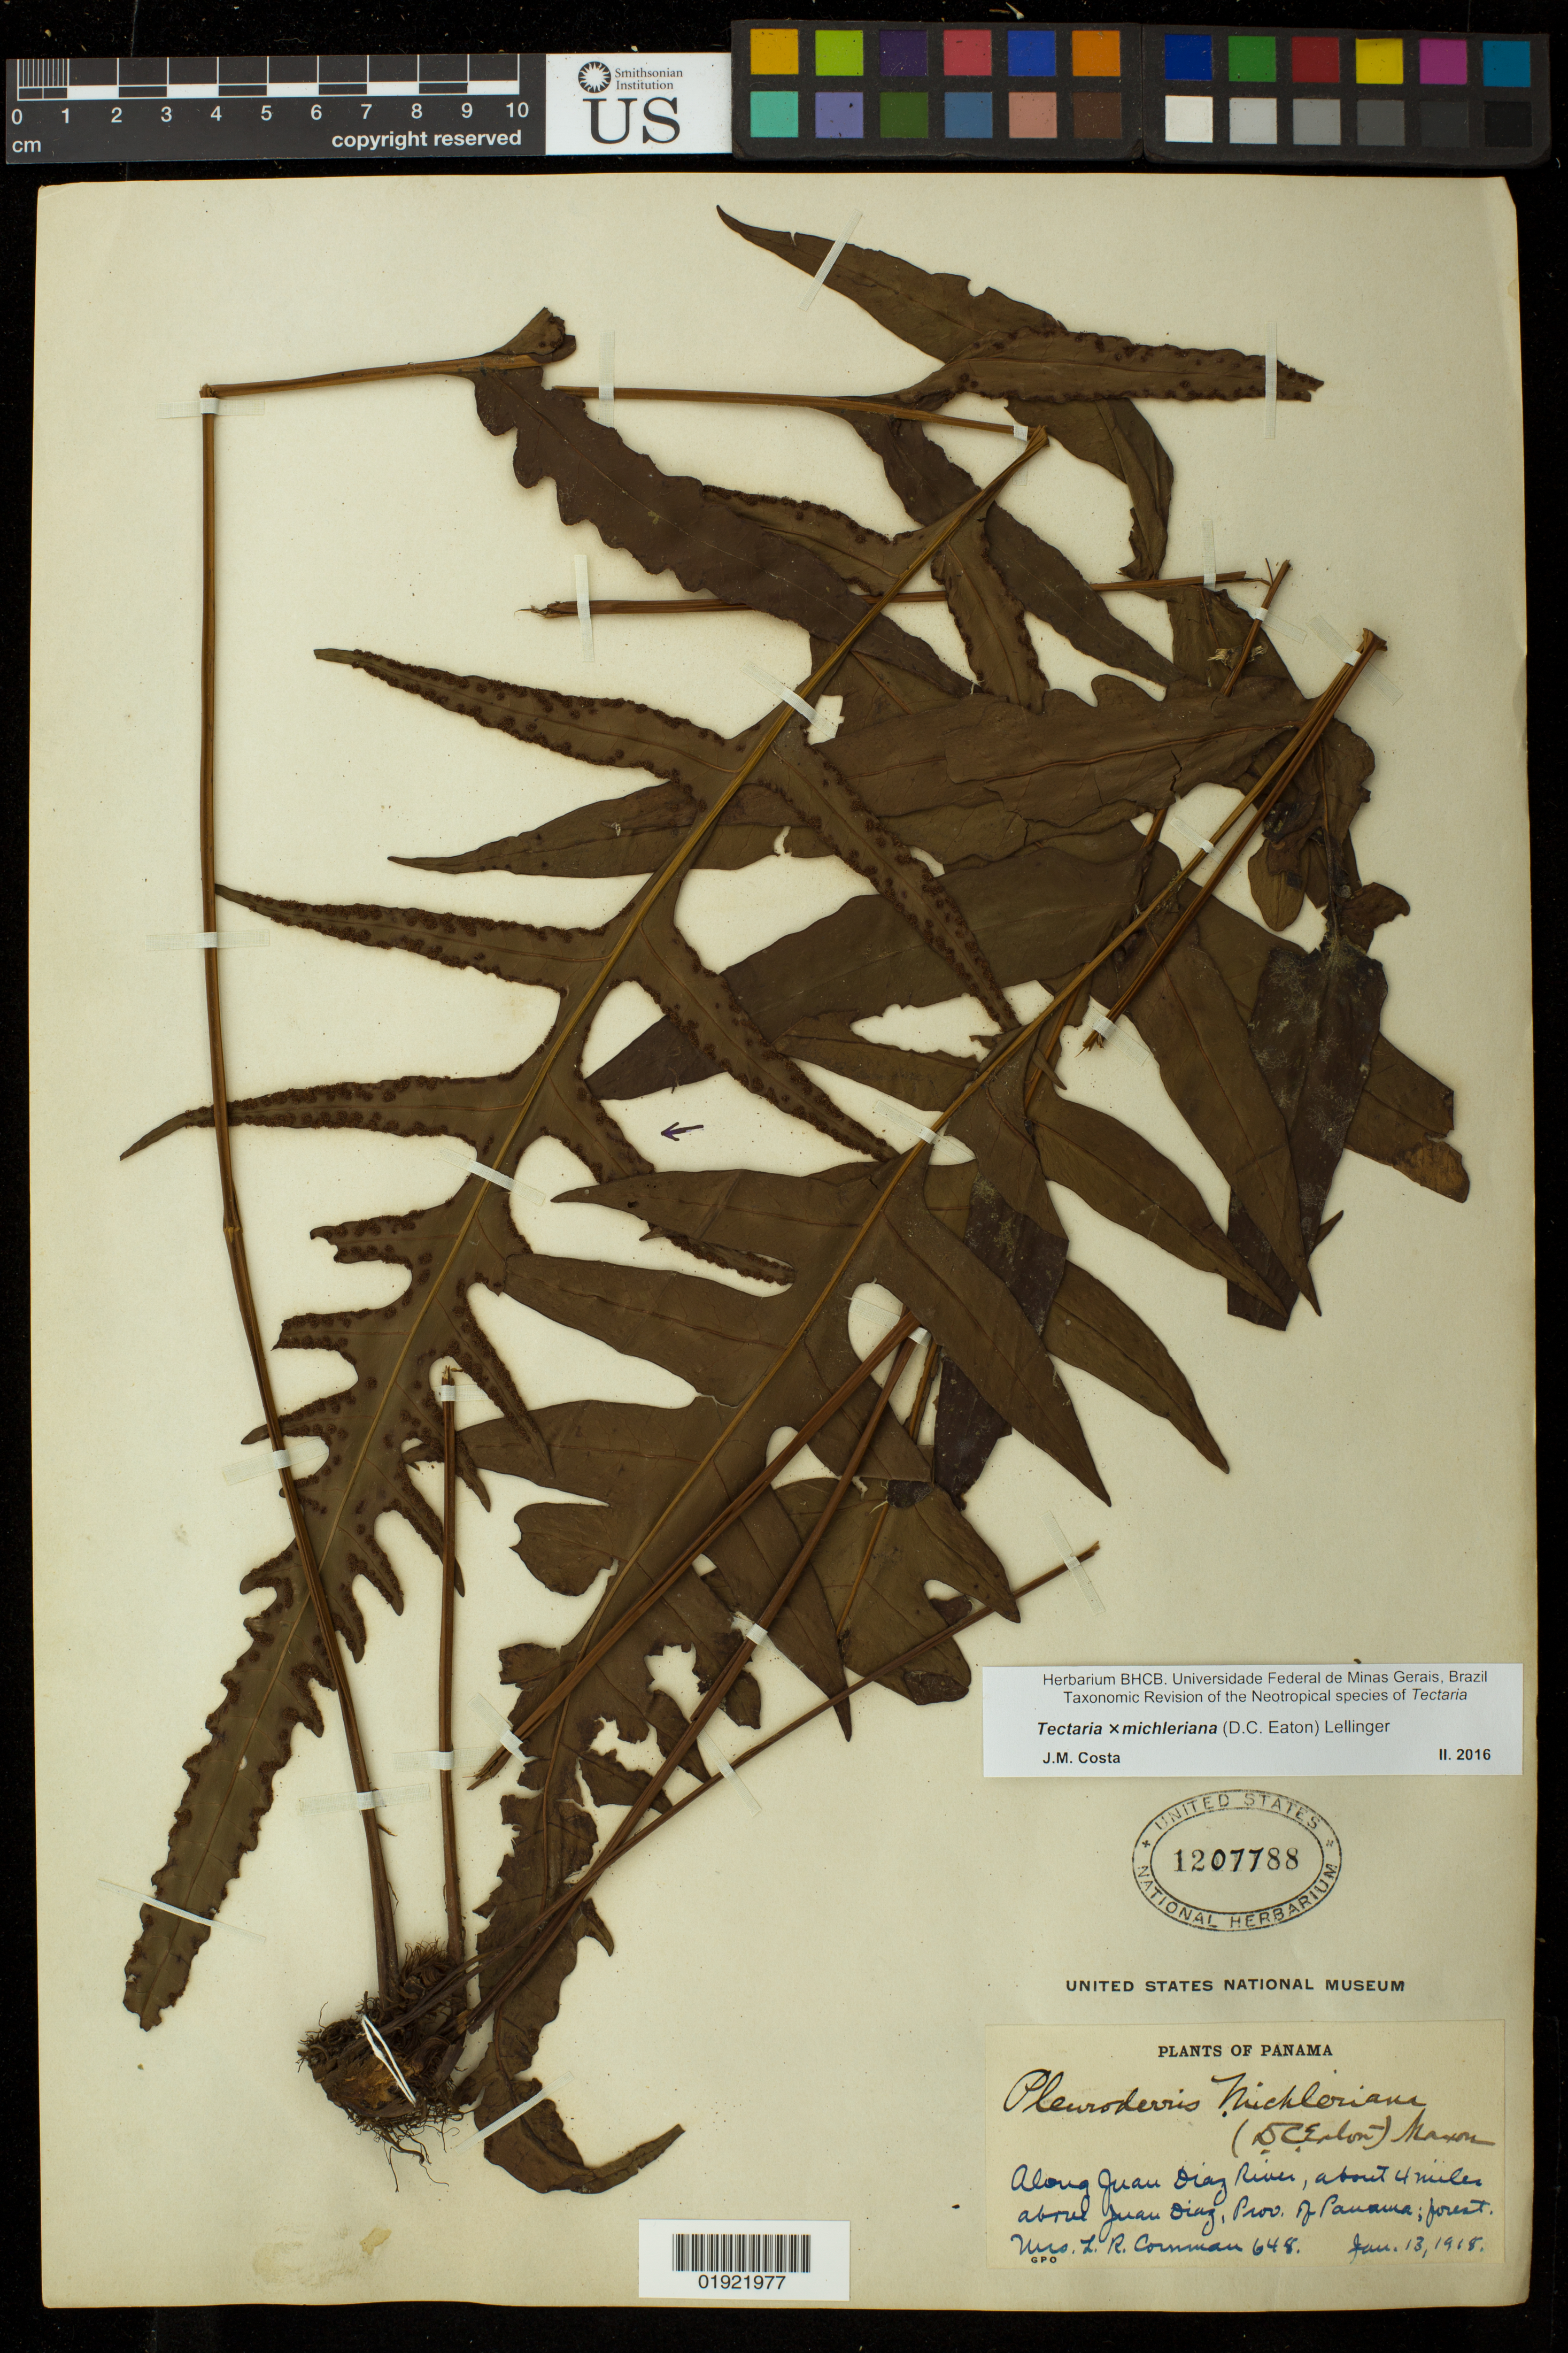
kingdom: Plantae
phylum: Tracheophyta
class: Polypodiopsida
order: Polypodiales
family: Tectariaceae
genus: Tectaria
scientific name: Tectaria x michleriana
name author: (D.C. Eaton) Lellinger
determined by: Costa, J. M.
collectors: L. Cornman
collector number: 648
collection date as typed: Jan. 13, 1918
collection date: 1918-01-13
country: Panama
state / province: Panamá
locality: Along Juan Diaz River, about 4 miles above Juan Diaz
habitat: forest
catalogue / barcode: US 1207788